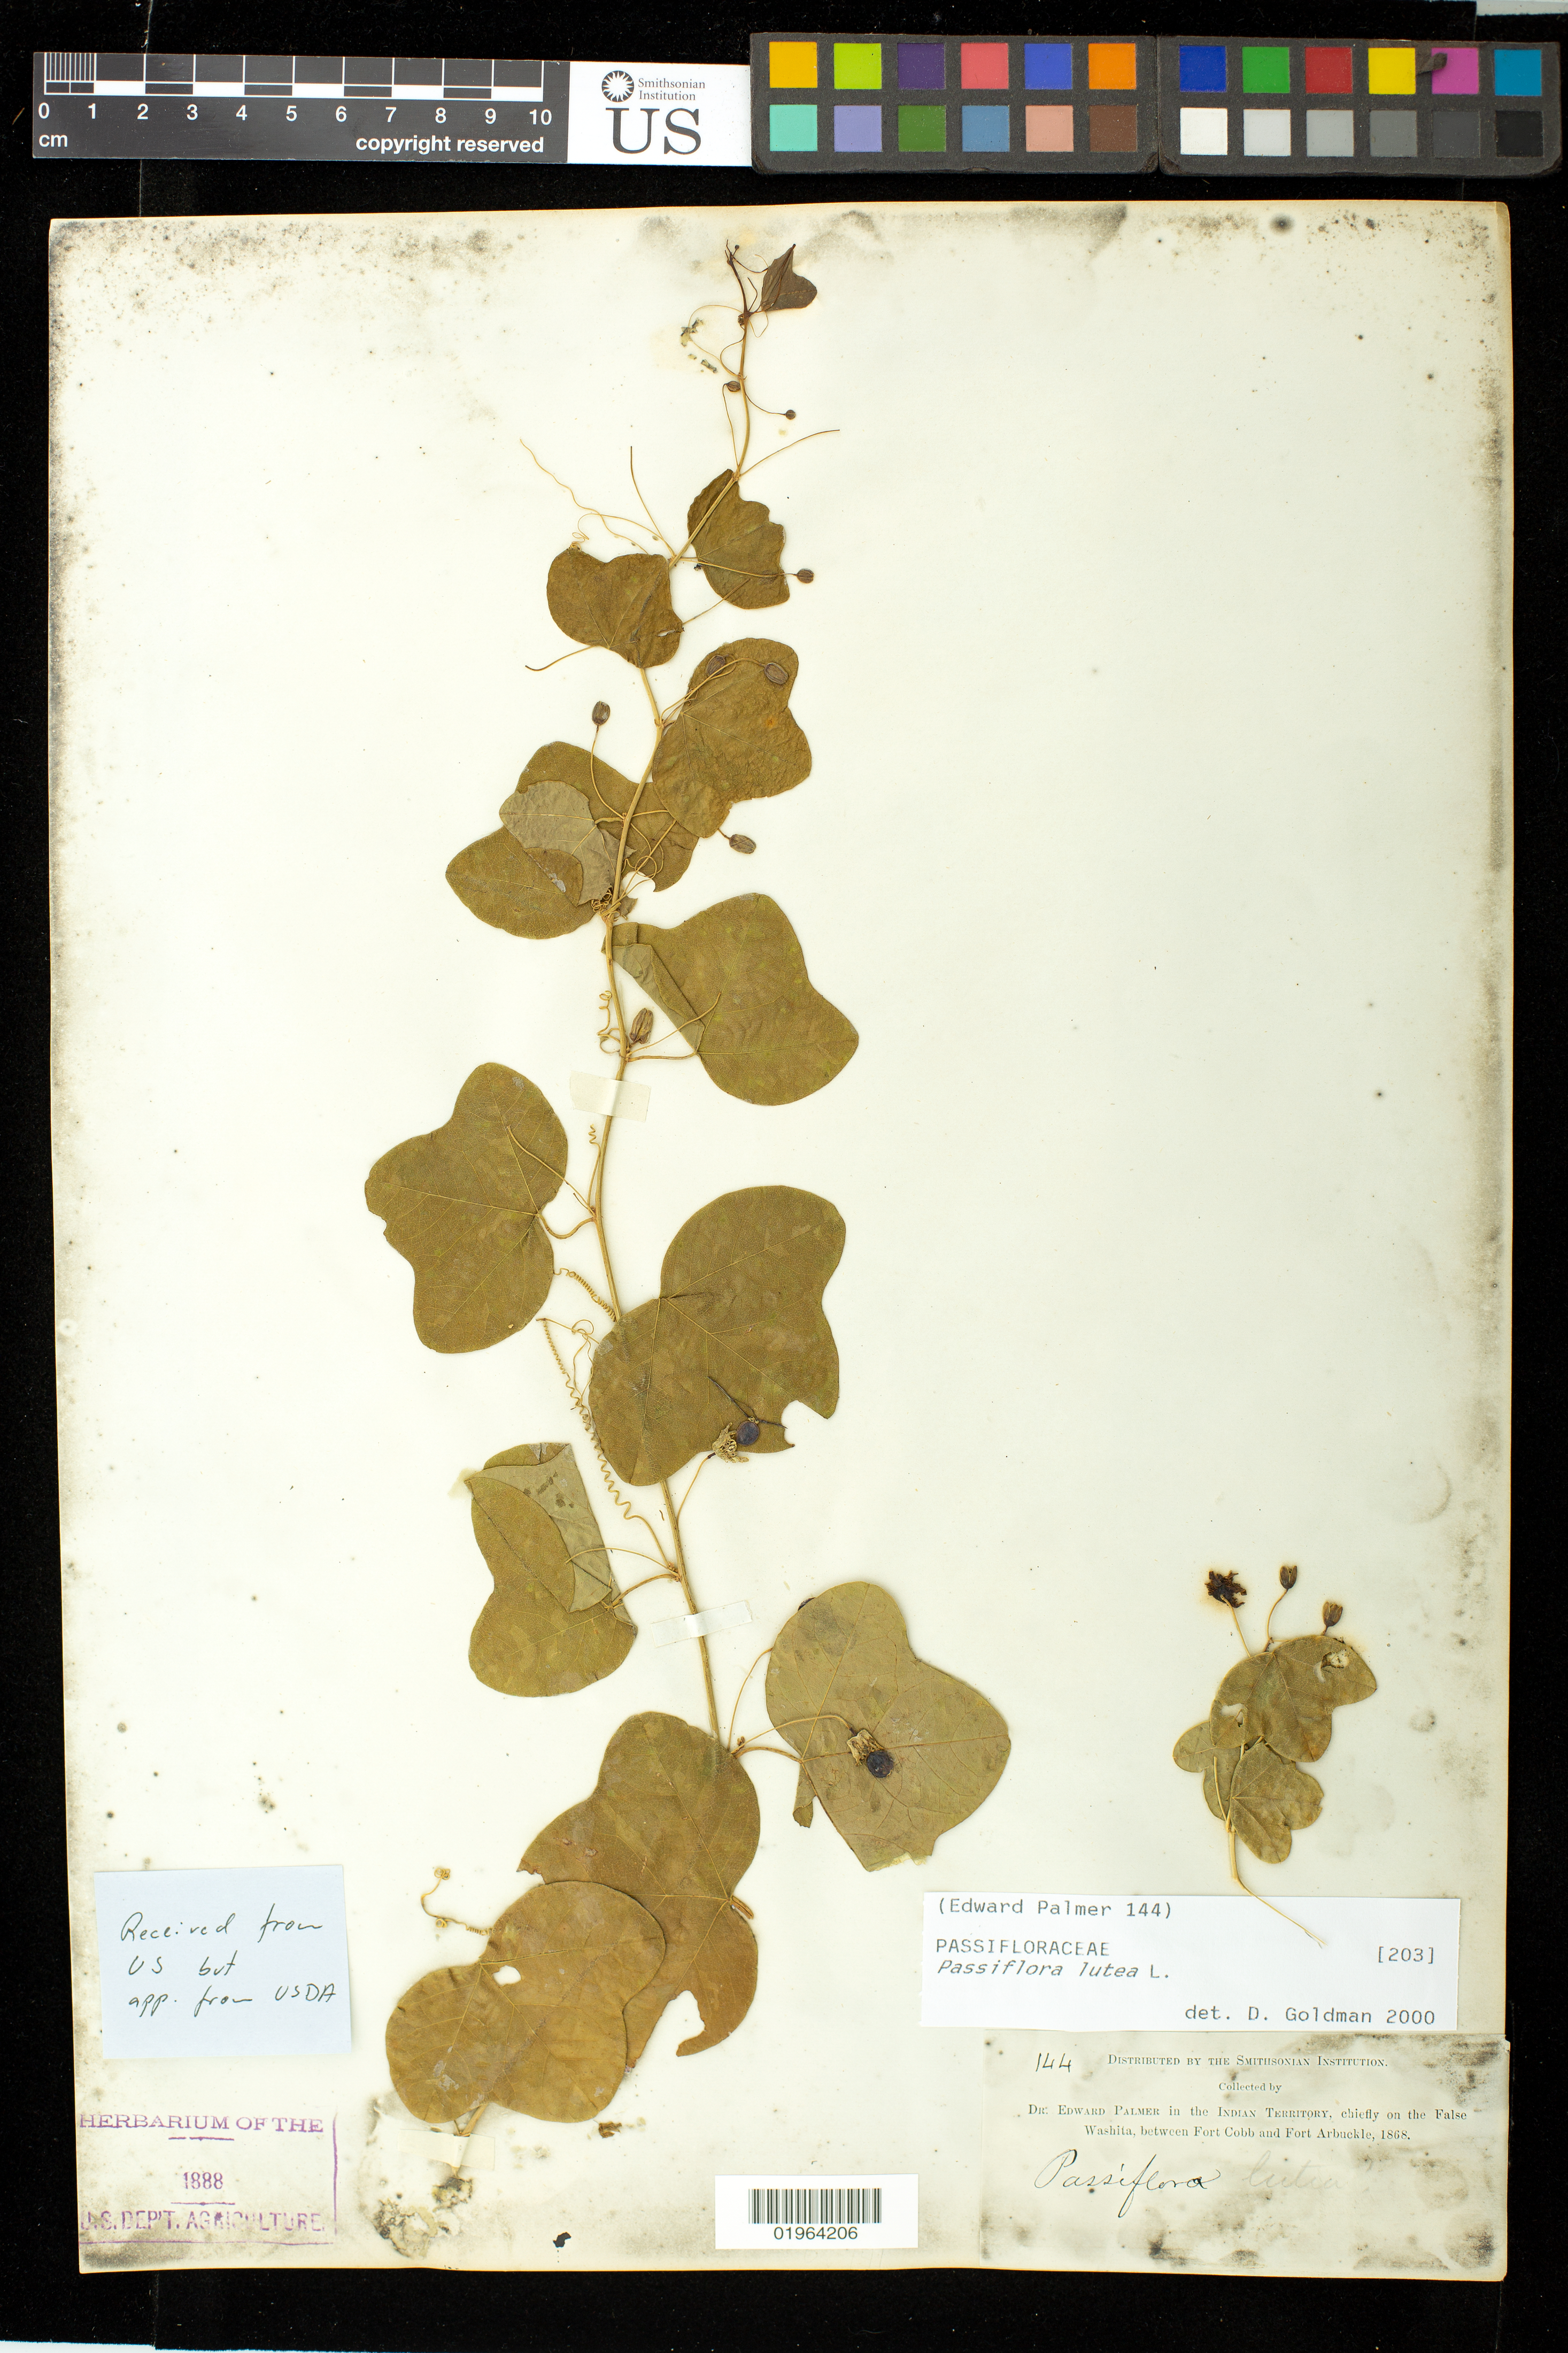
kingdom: Plantae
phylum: Tracheophyta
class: Magnoliopsida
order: Malpighiales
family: Passifloraceae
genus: Passiflora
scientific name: Passiflora lutea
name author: L.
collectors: E. Palmer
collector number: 144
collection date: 1868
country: United States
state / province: Oklahoma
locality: Indian Territory, chiefly on the False Washita, between Fort Cobb and Fort Arbuckle.